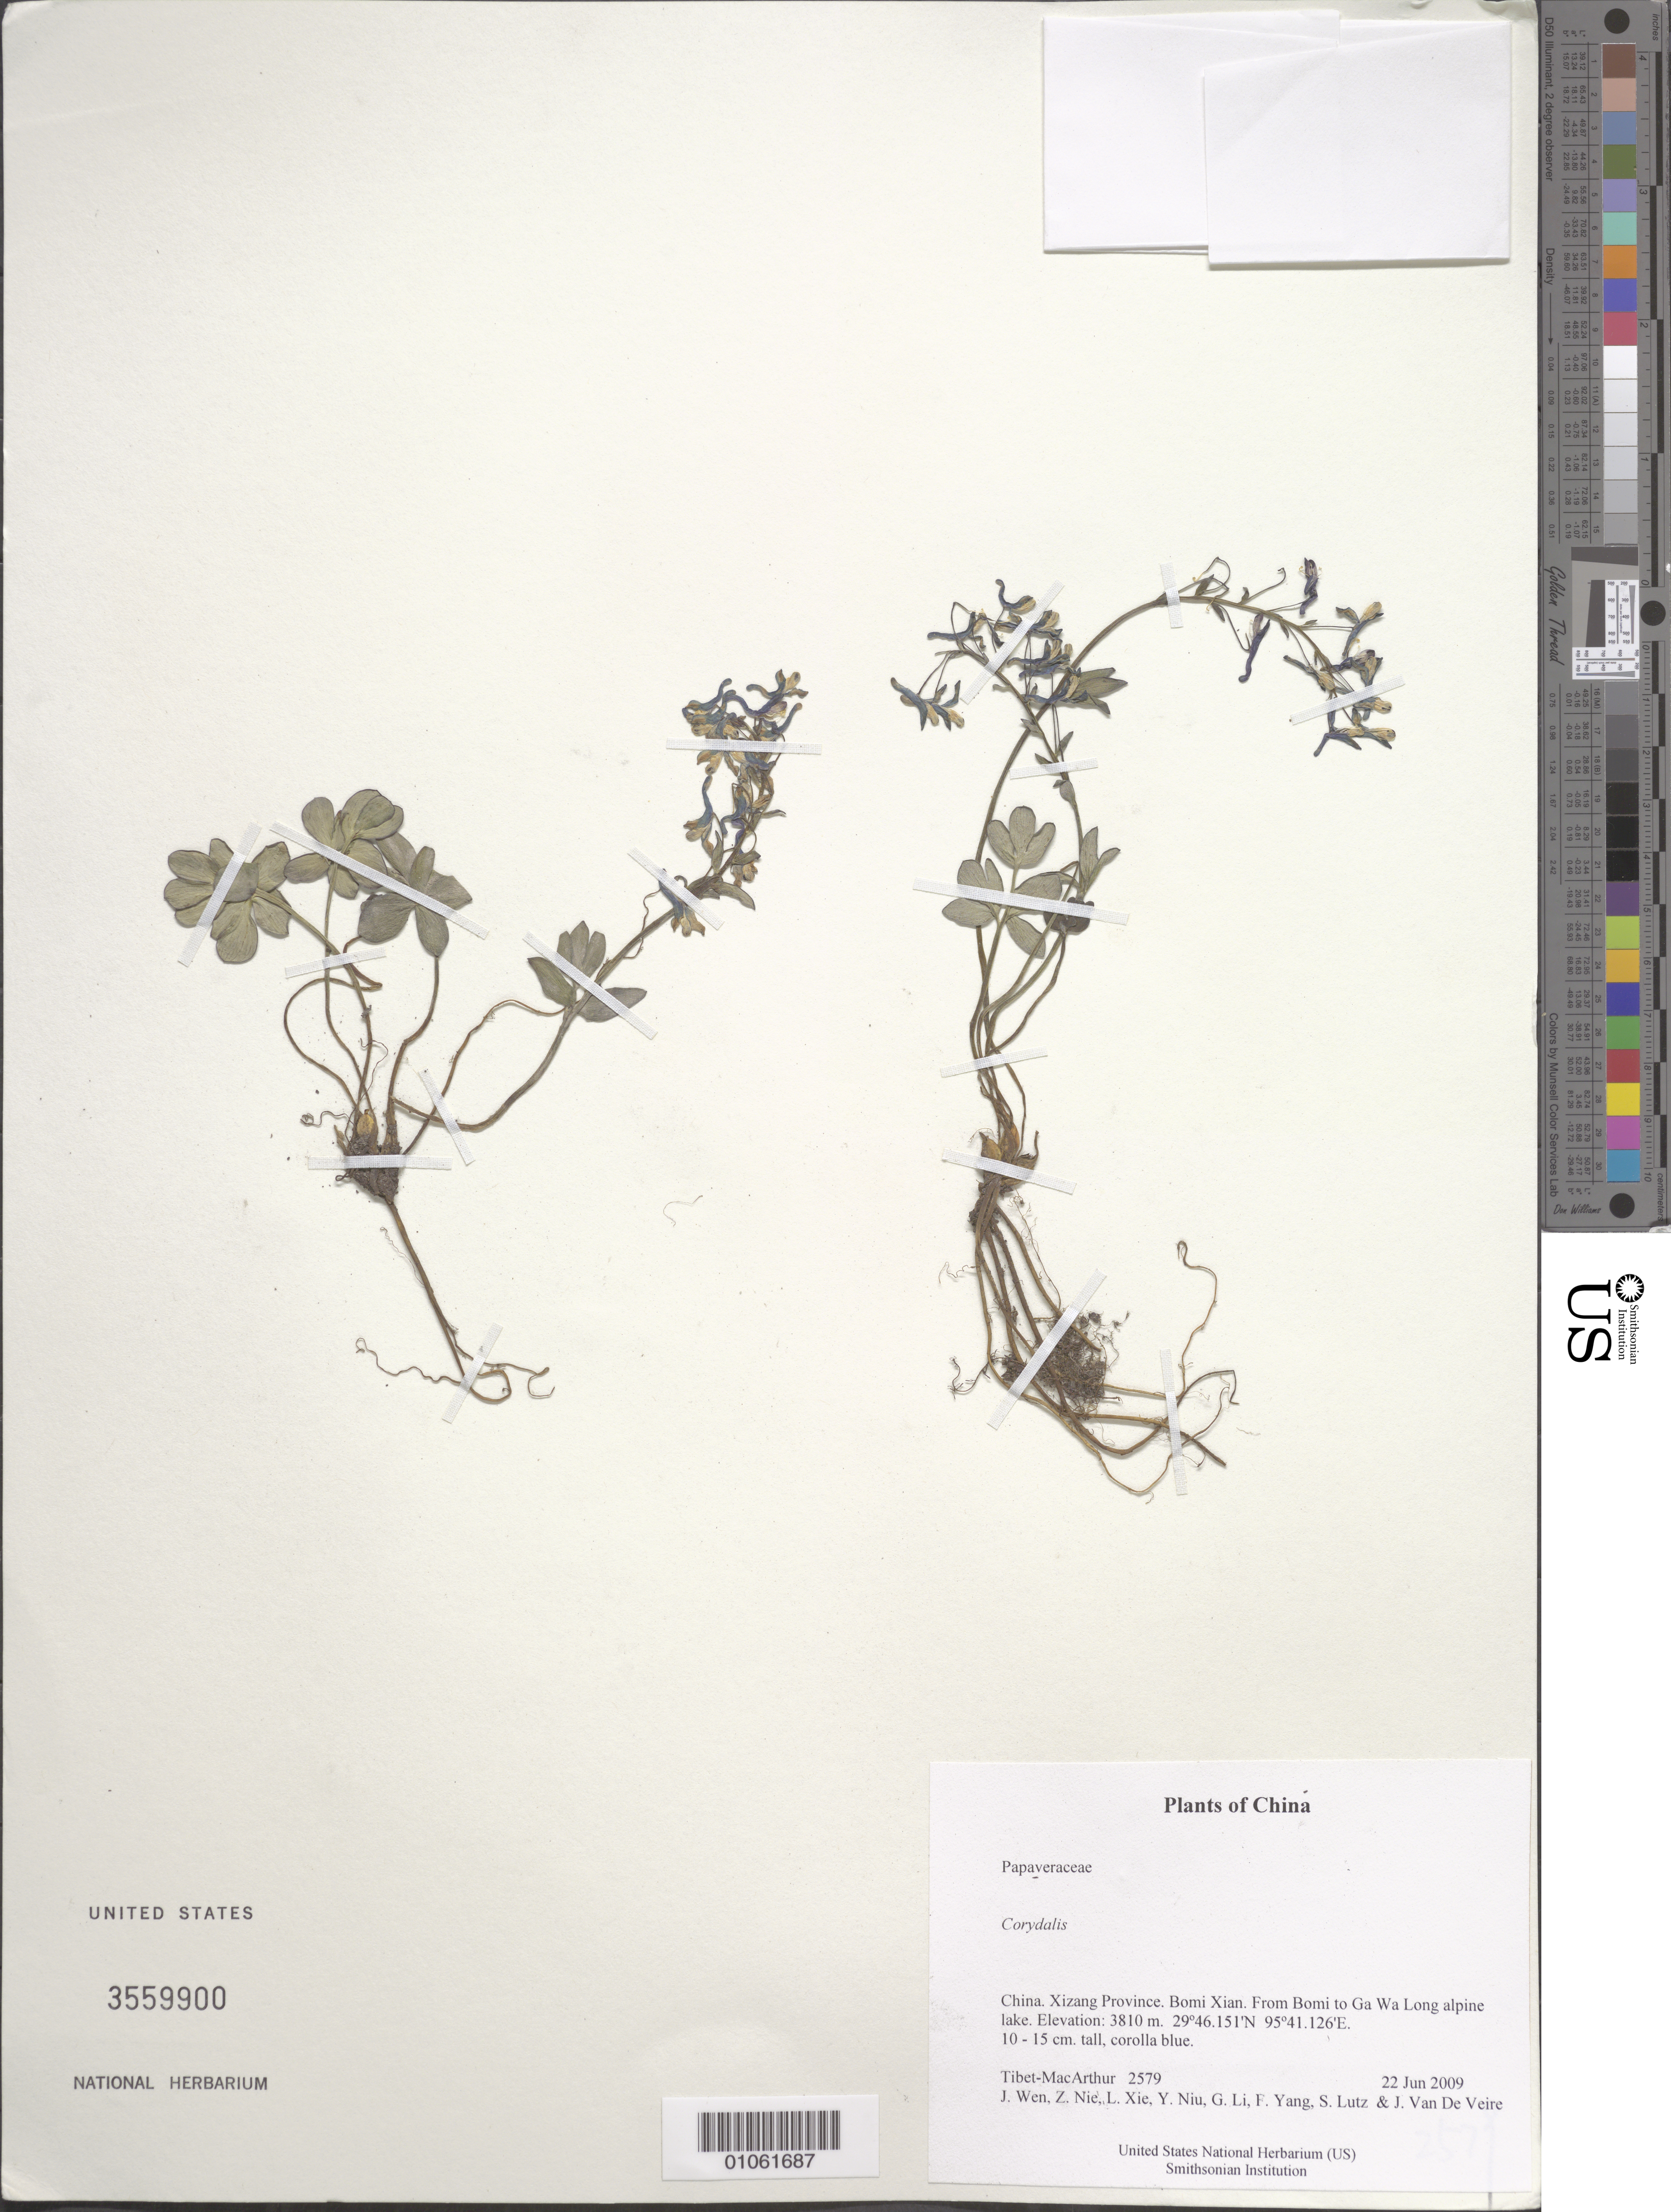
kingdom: Plantae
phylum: Tracheophyta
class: Magnoliopsida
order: Ranunculales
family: Papaveraceae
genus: Corydalis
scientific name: Corydalis sp.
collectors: Tibet-MacArthur, J. Wen, Z. Nie, L. Xie, Y. Niu, G. Li, F. Yang, S. Lutz & J. Van De Veire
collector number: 2579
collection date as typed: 22 Jun 2009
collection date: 2009-06-22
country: China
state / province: Xizang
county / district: Bomi Xian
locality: From Bomi to Ga Wa Long alpine lake.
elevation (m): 3810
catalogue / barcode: US 3559900